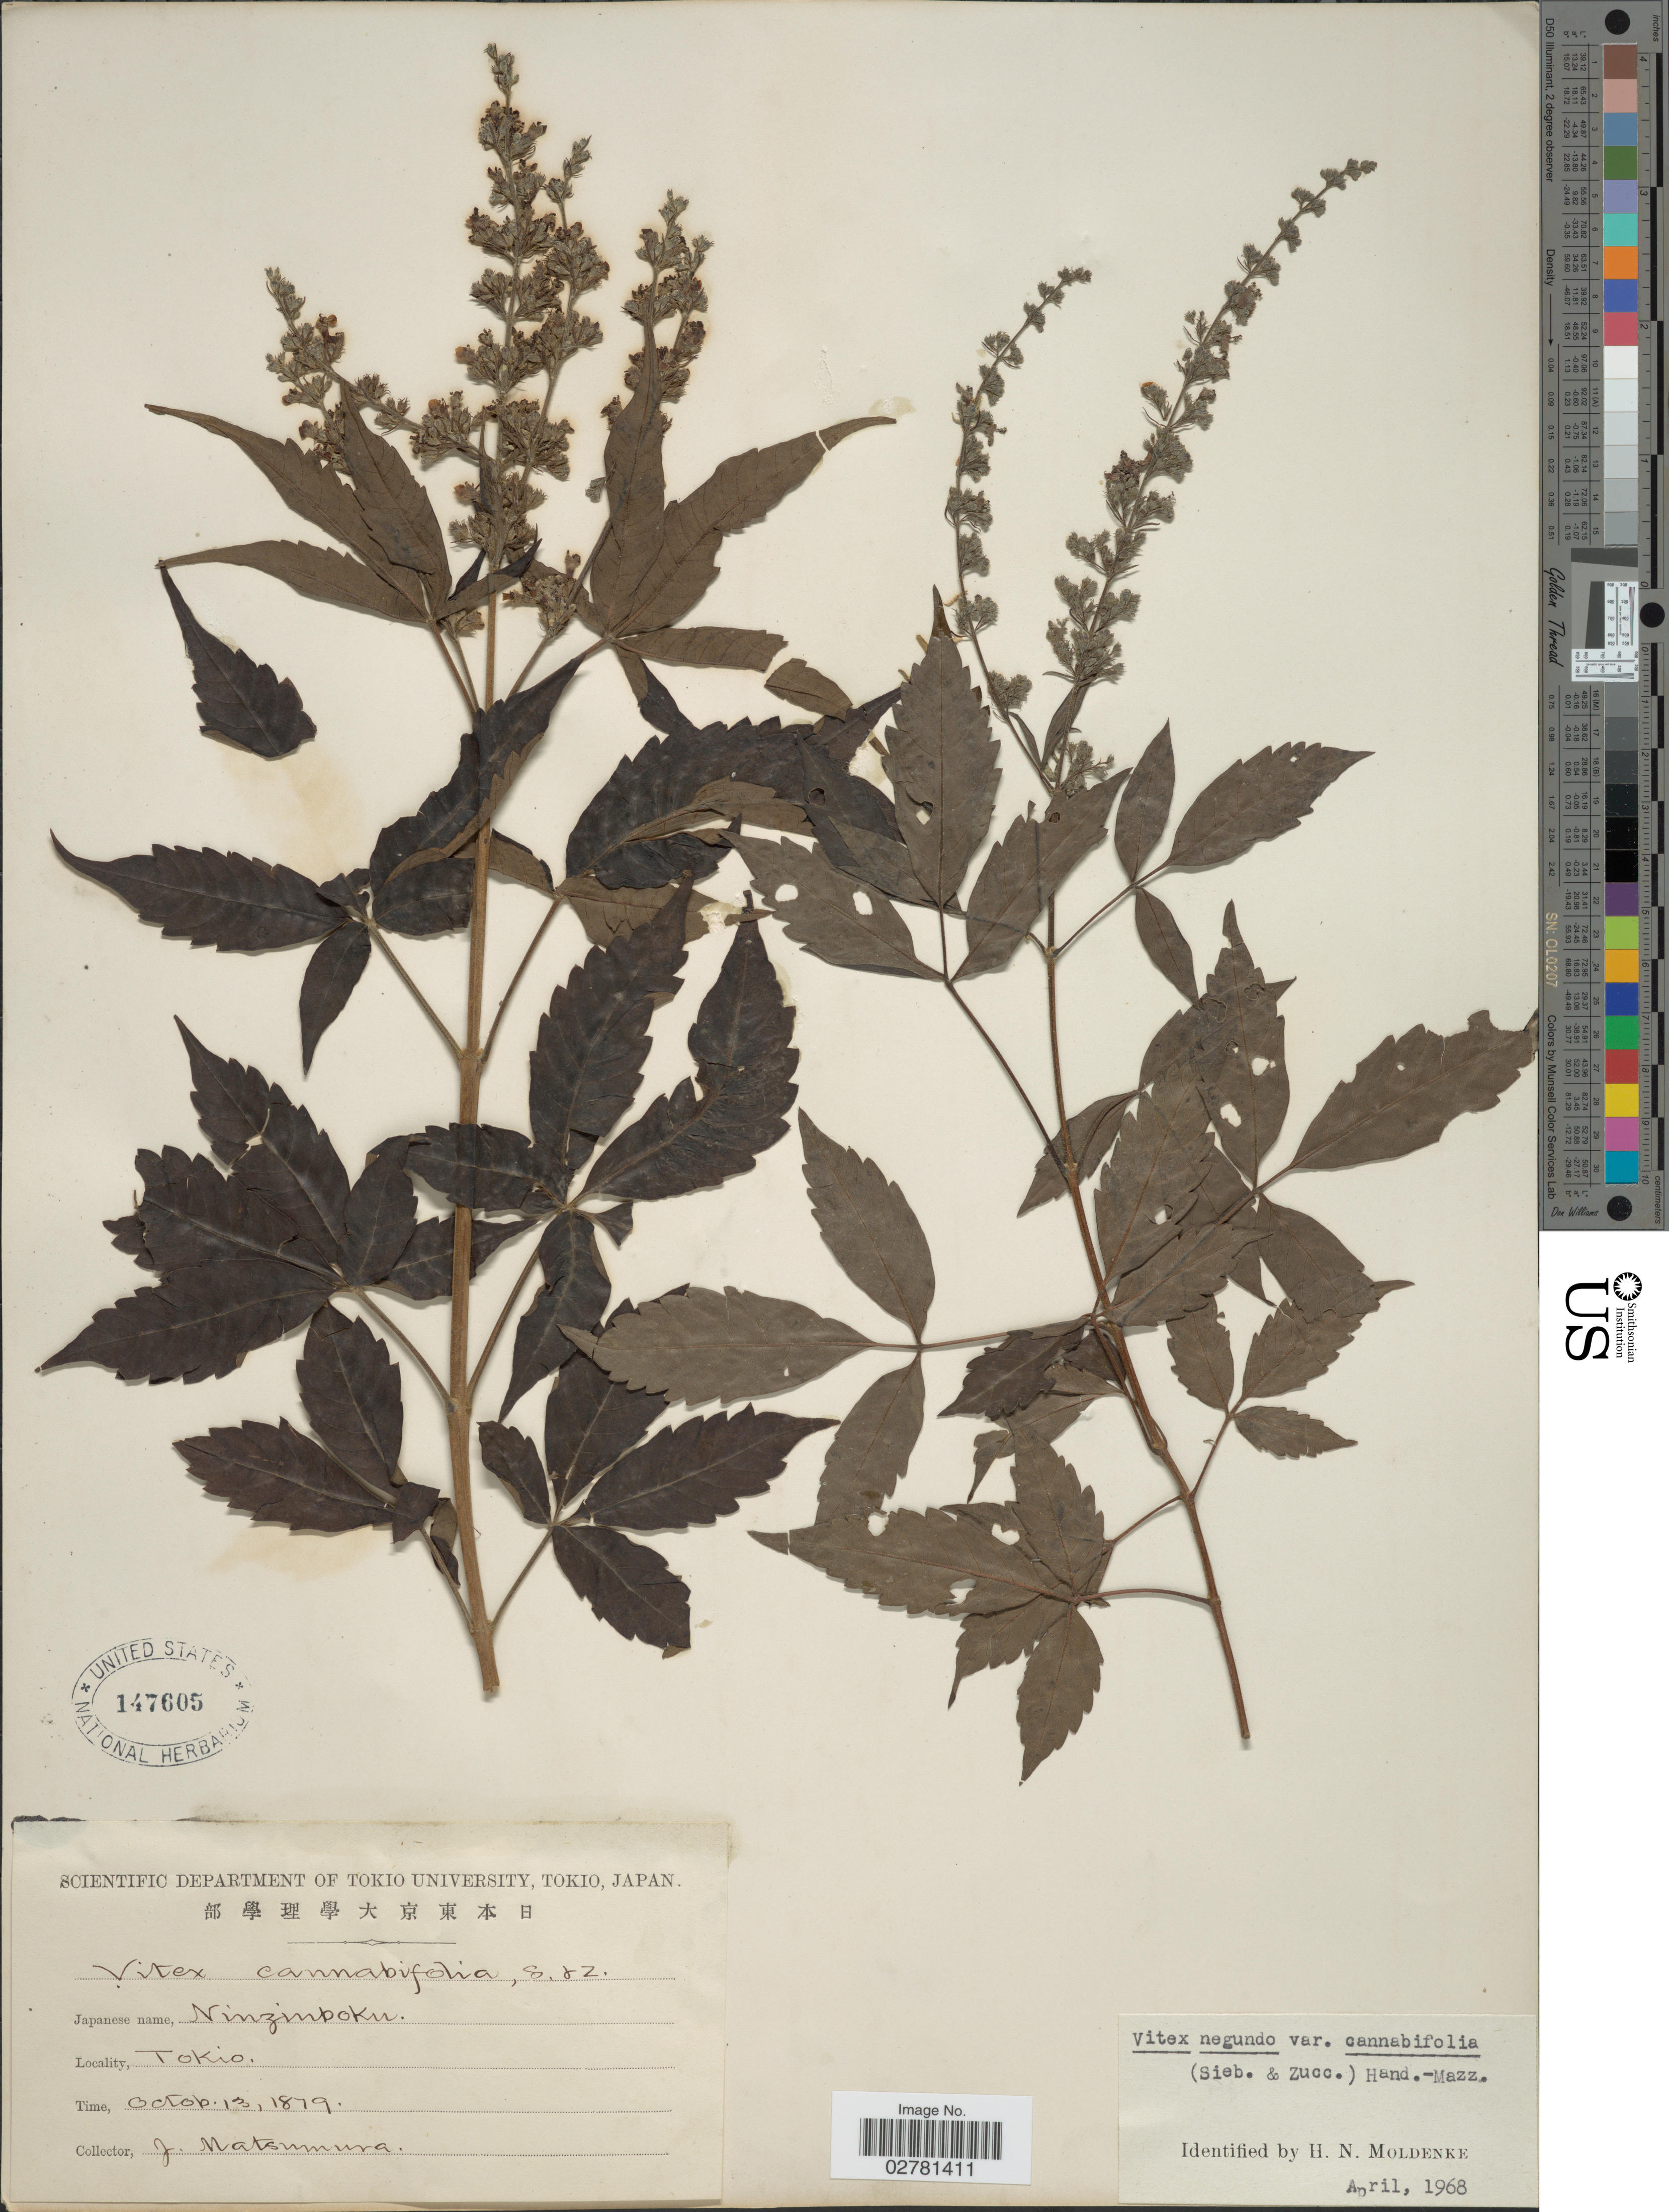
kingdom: Plantae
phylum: Tracheophyta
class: Magnoliopsida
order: Lamiales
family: Lamiaceae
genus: Vitex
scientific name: Vitex negundo var. cannabifolia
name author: (Siebold & Zucc.) Hand.-Mazz.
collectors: J. Natsumura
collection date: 1879-10-13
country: Japan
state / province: Tokyo, Federal City of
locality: Tokio.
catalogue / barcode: US 147605